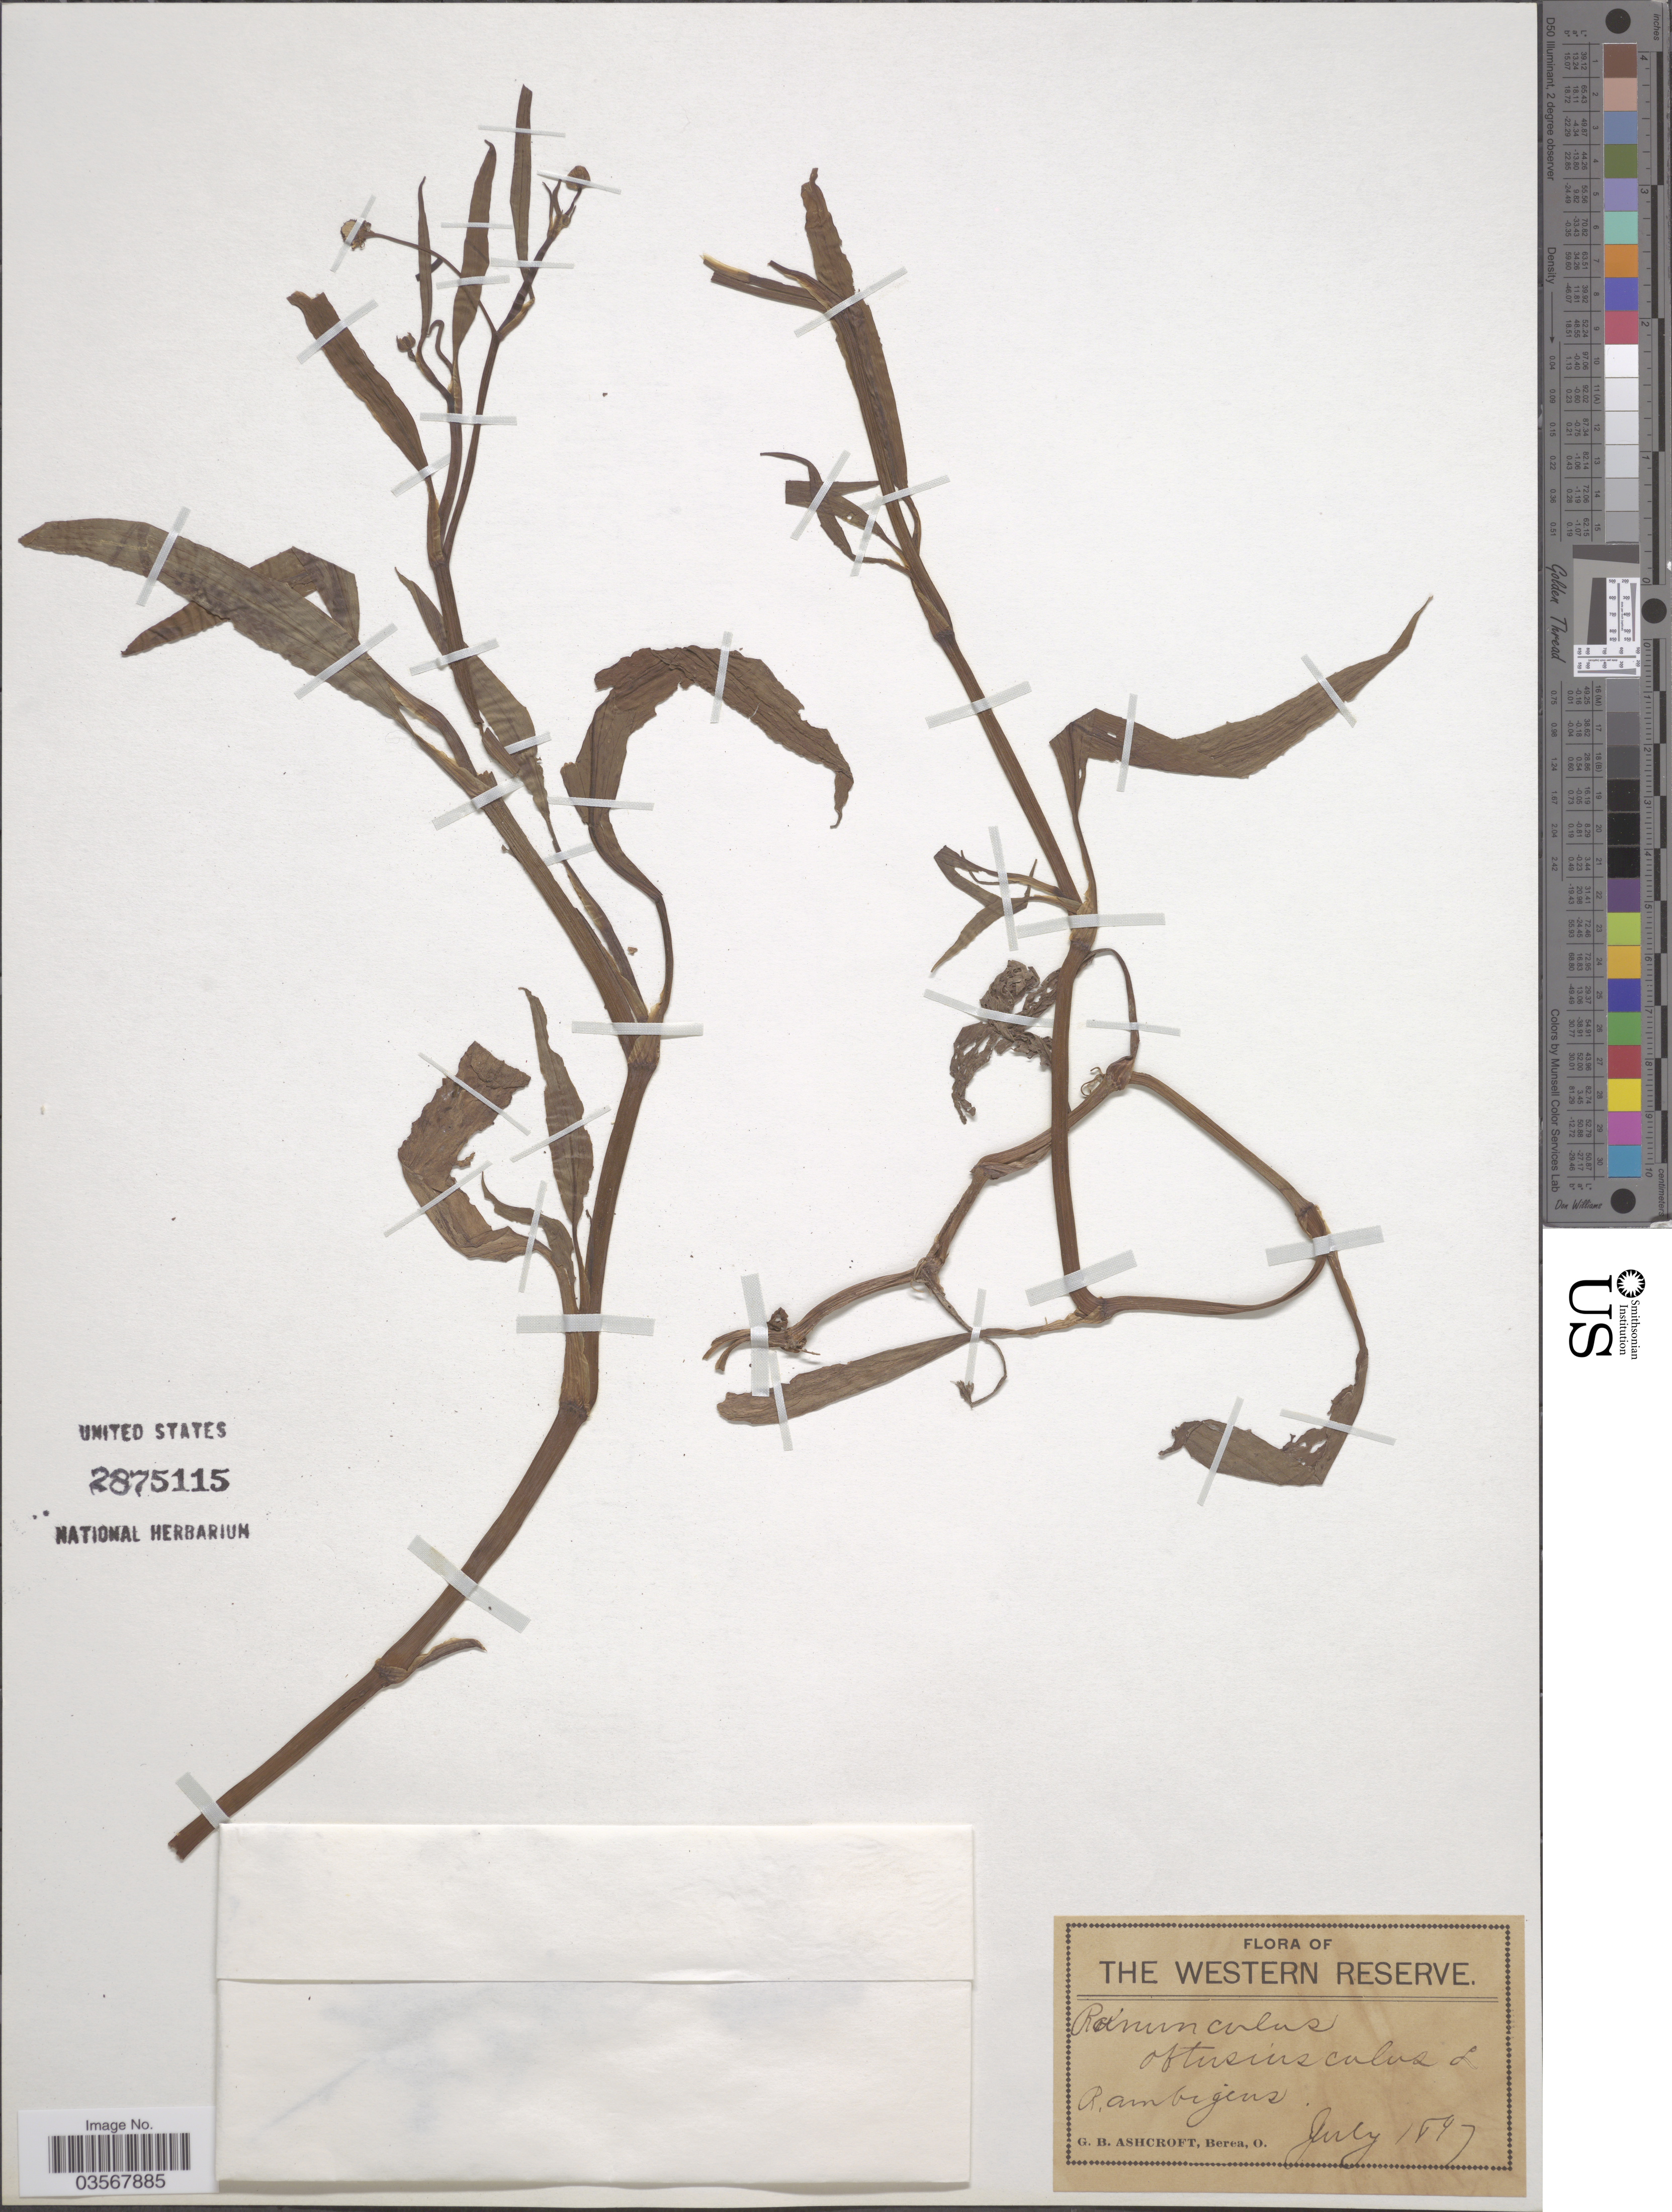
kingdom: Plantae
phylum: Tracheophyta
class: Magnoliopsida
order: Ranunculales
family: Ranunculaceae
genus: Ranunculus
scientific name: Ranunculus obtusiusculus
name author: Raf.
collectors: G. Ashcroft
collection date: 1897-07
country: United States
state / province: Ohio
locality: Western Reserve.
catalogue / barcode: US 2875115